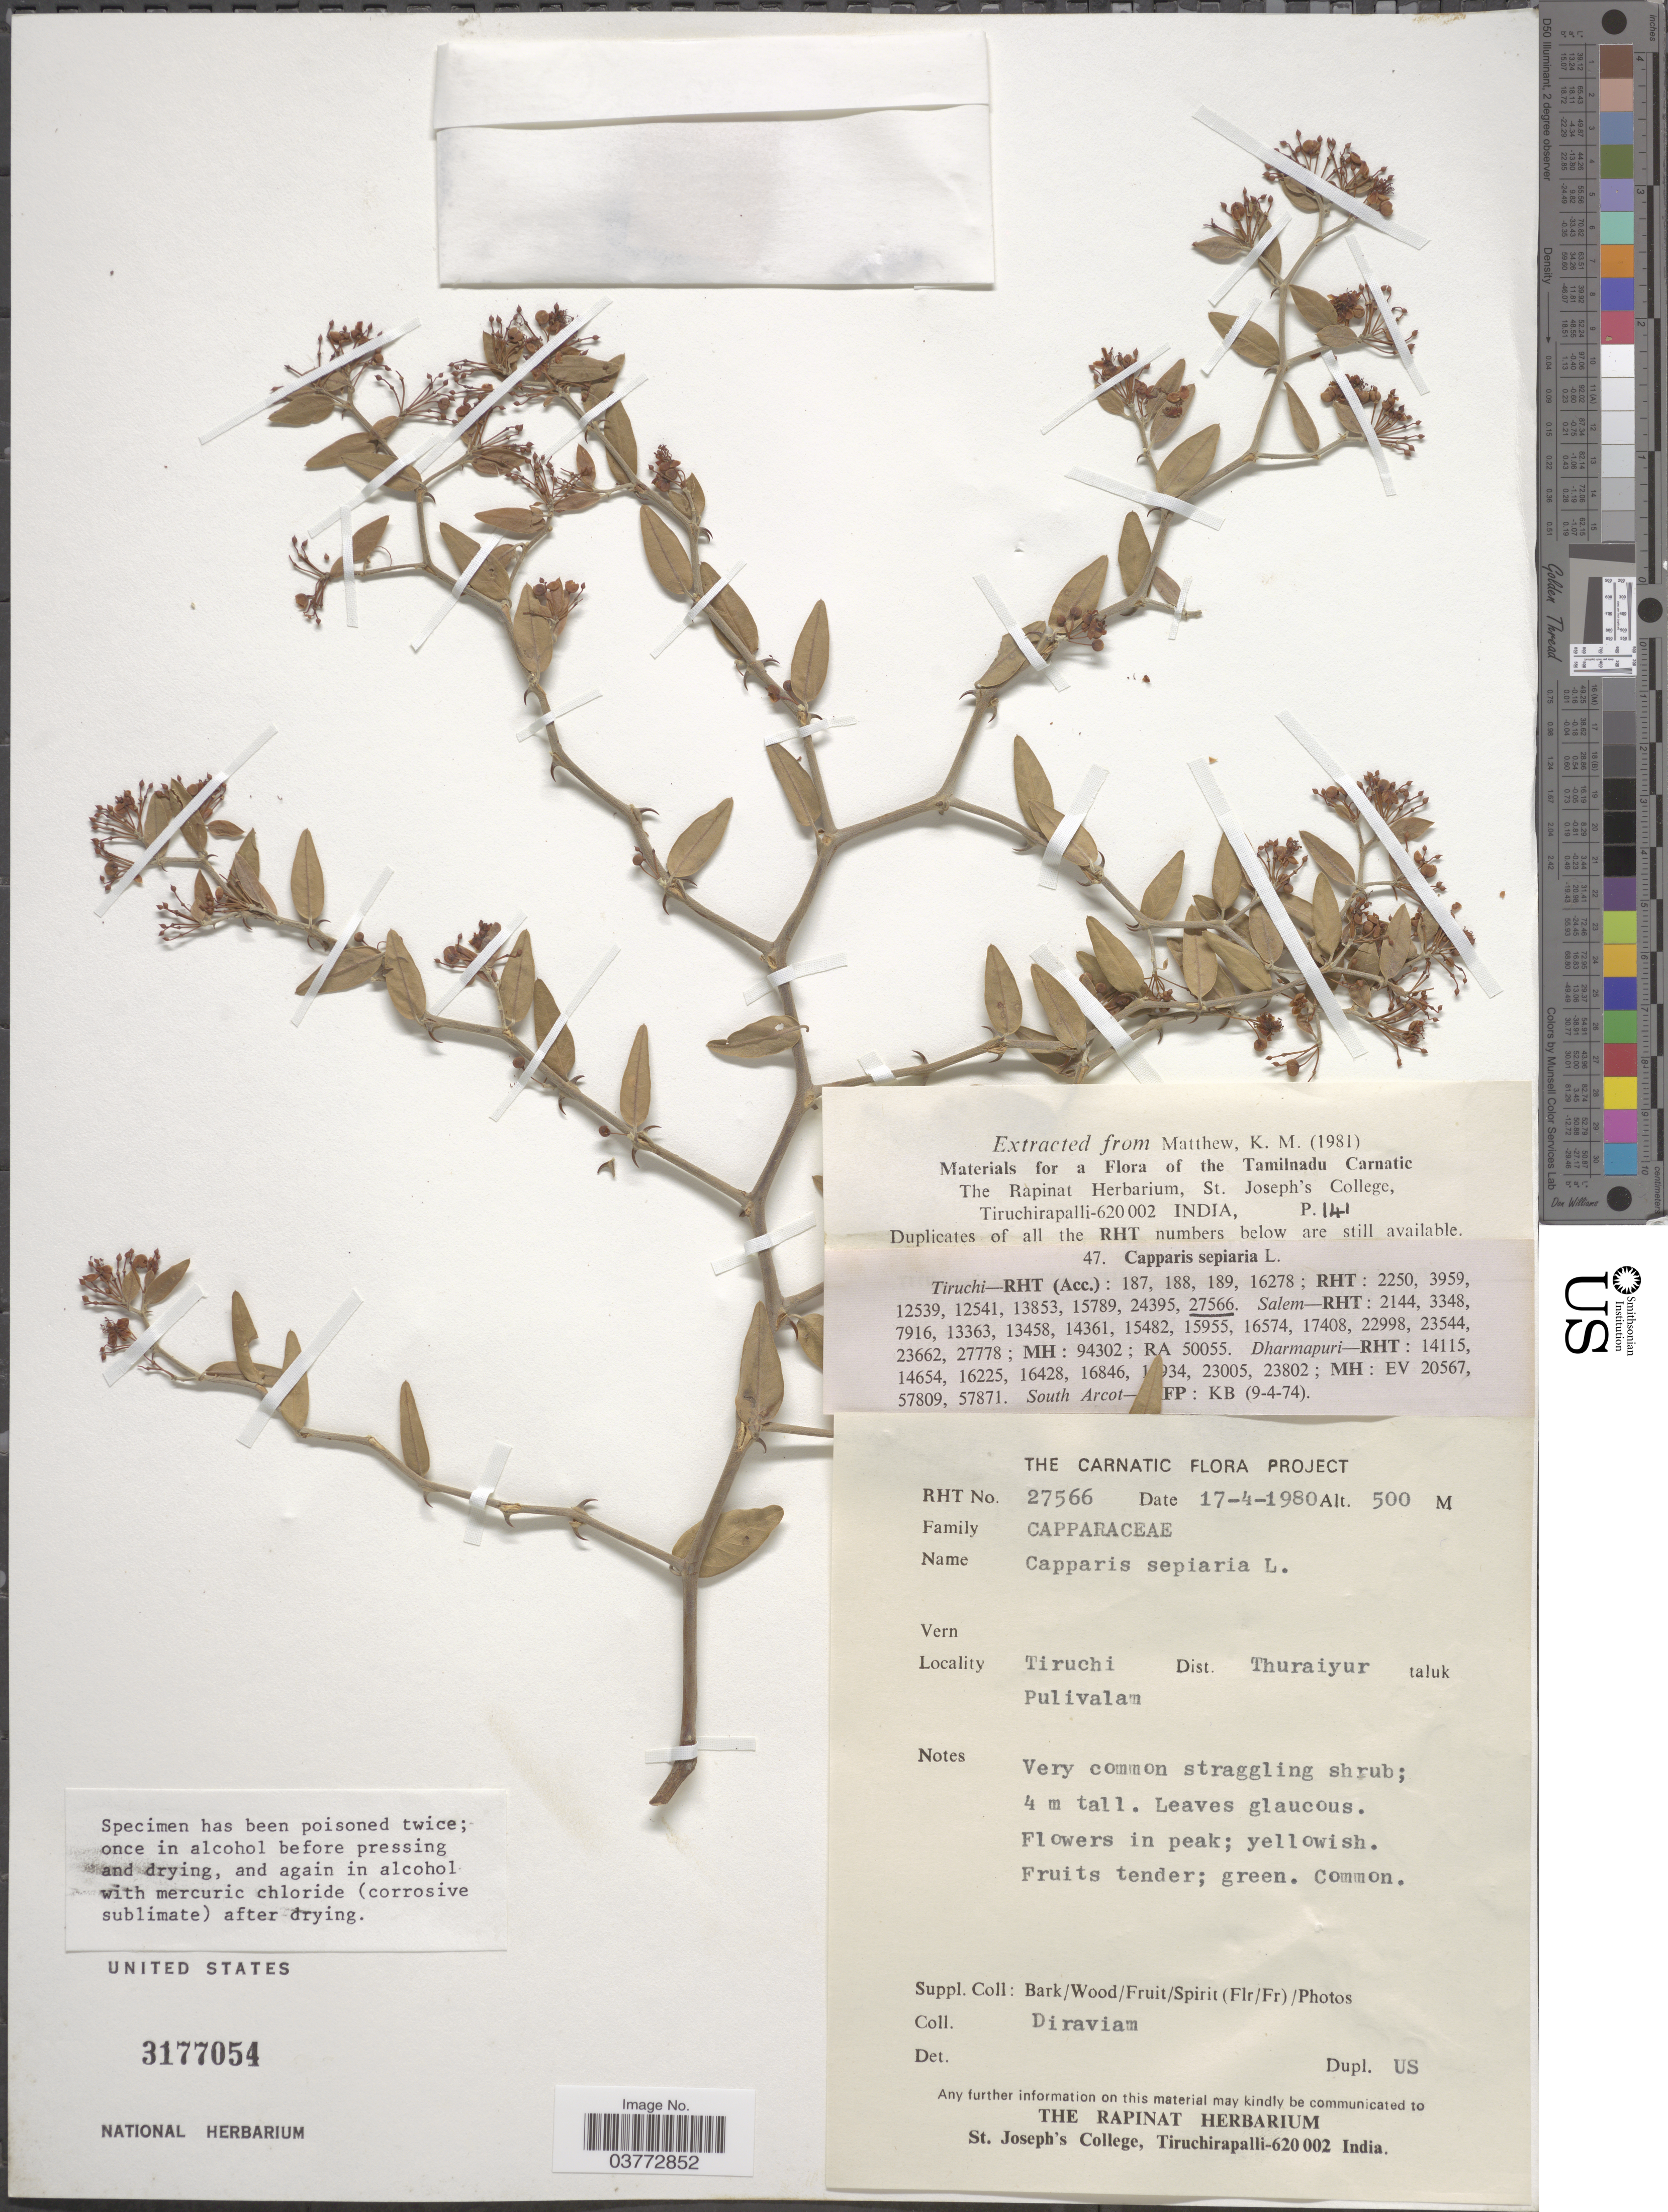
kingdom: Plantae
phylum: Tracheophyta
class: Magnoliopsida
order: Brassicales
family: Capparaceae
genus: Capparis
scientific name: Capparis sepiaria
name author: L.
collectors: -. Diraviam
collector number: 27566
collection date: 1980-04-17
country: India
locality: Tiruchi. Dist. Thuraiyur taluk. Pulivalam.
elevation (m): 500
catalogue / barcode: US 3177054